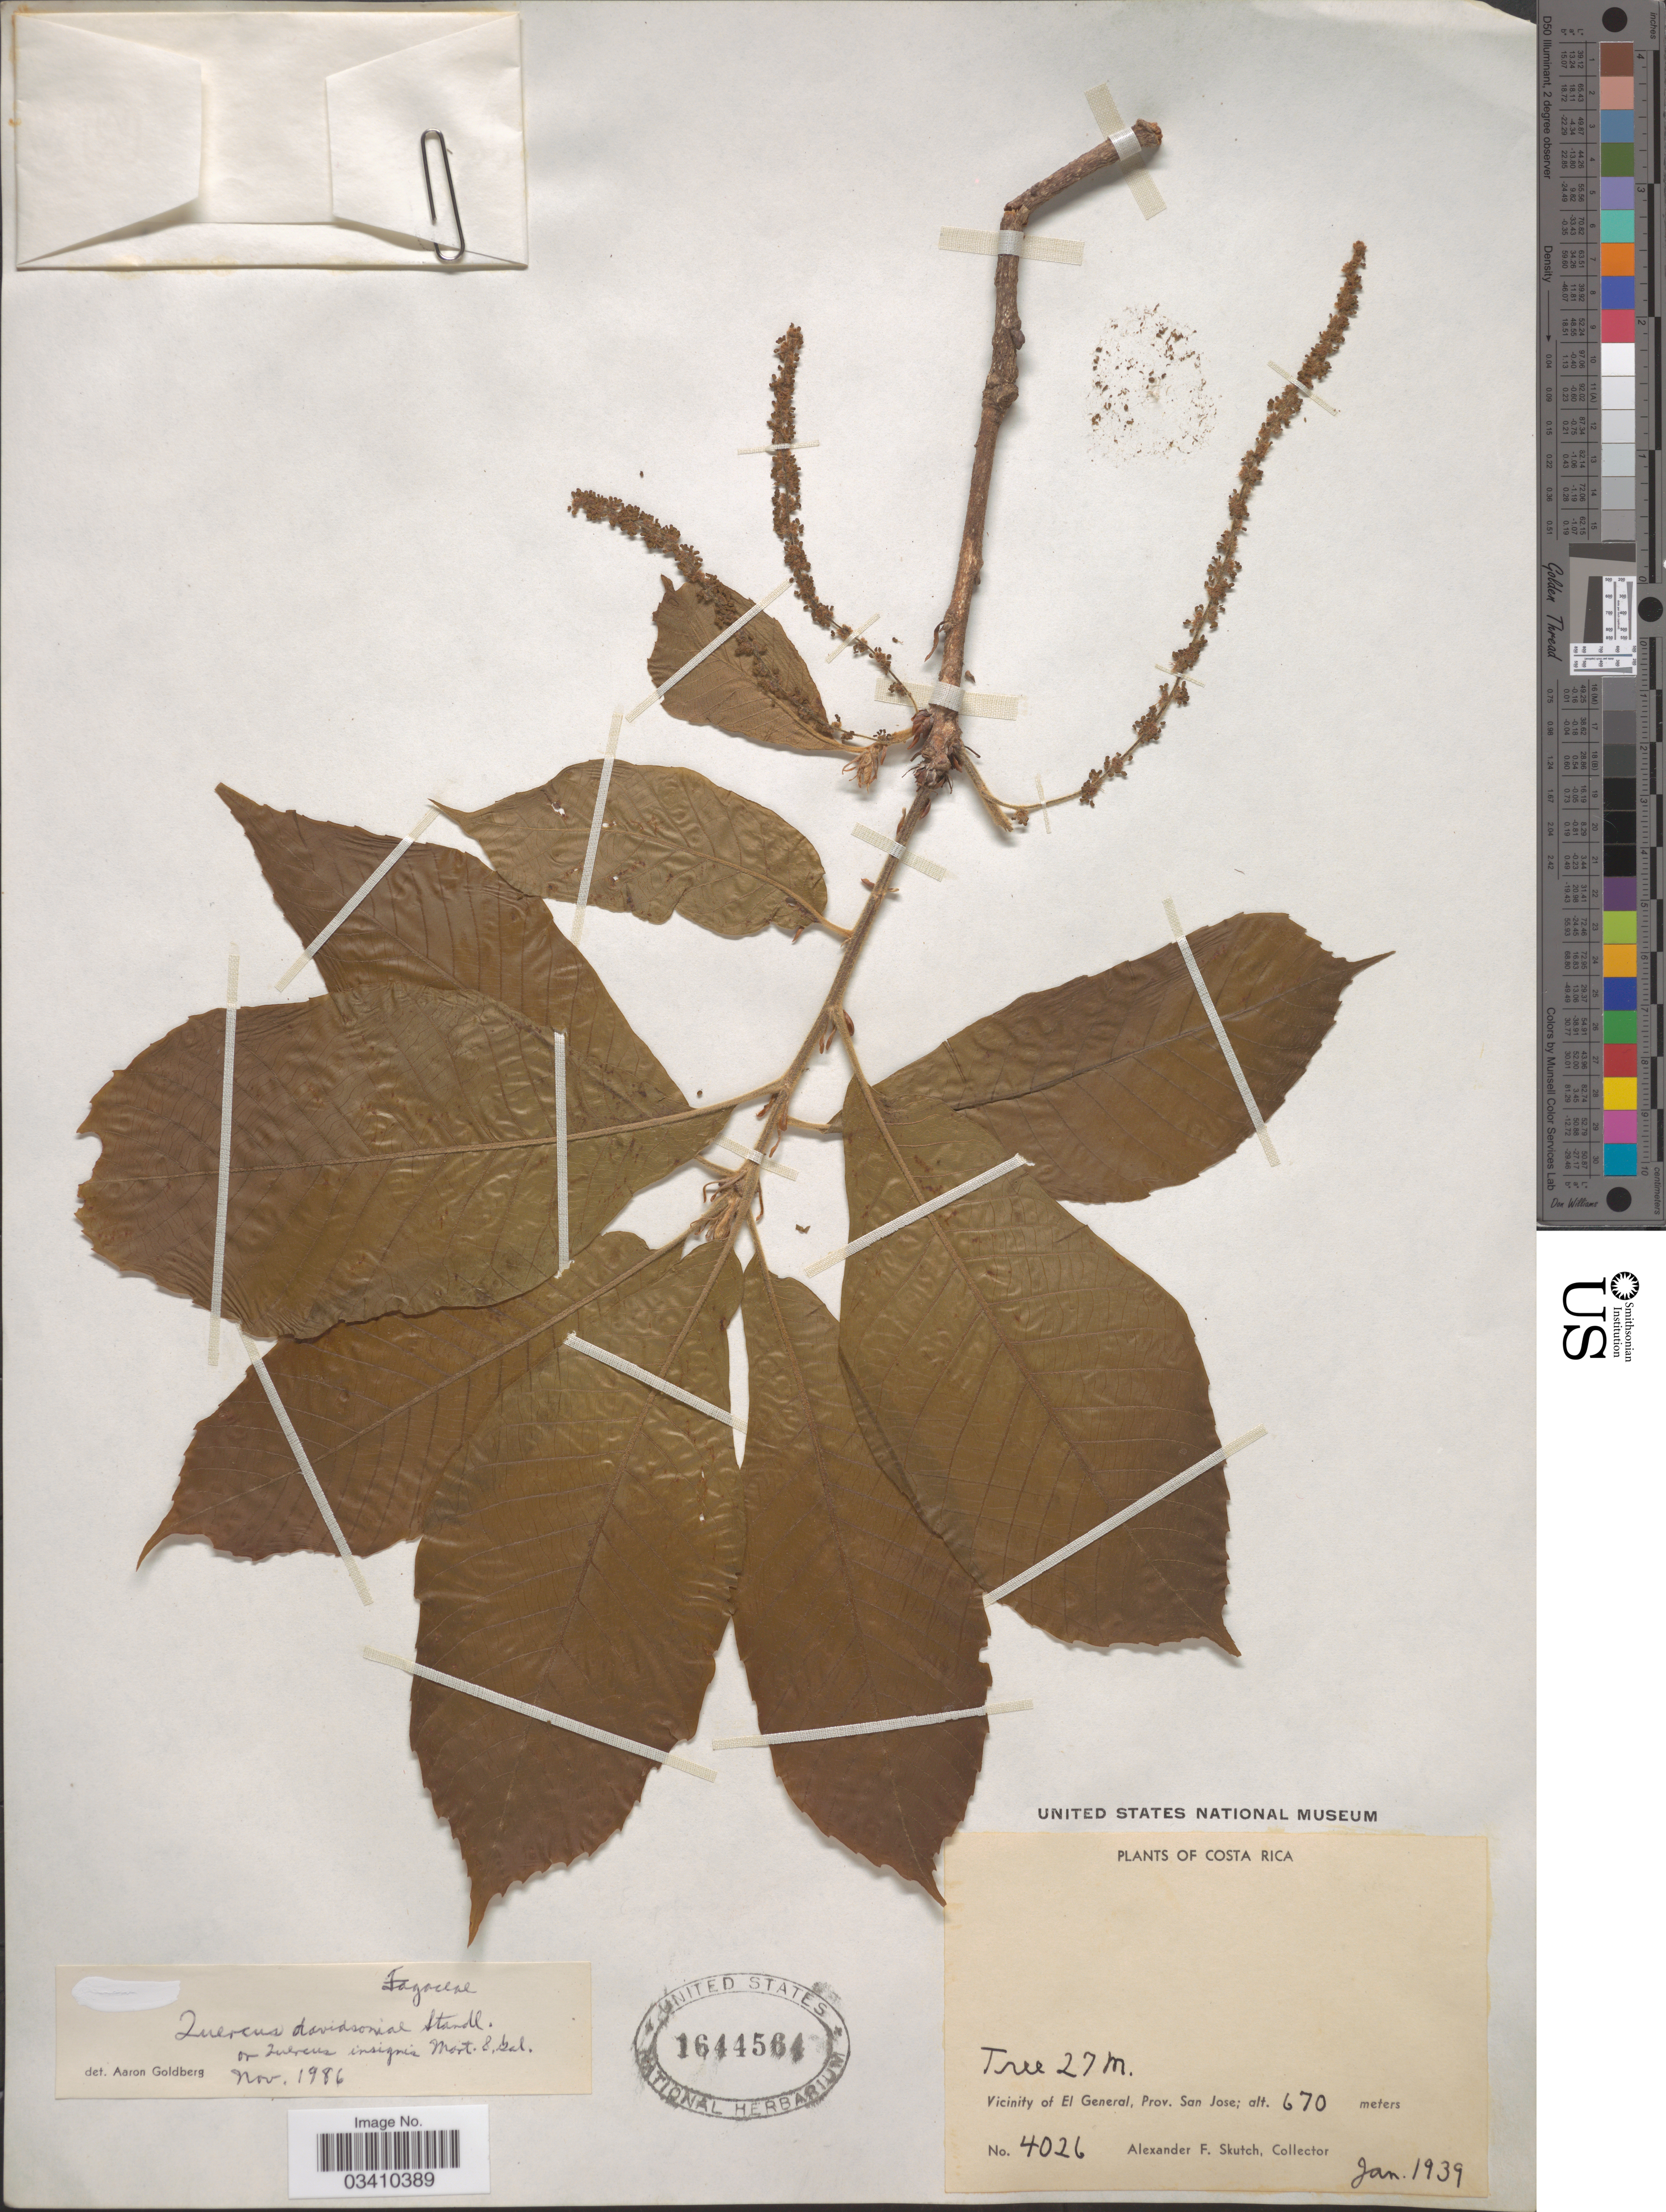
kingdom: Plantae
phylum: Tracheophyta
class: Magnoliopsida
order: Fagales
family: Fagaceae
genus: Quercus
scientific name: Quercus insignis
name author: M. Martens & Galeotti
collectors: A. F. Skutch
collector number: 4026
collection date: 1939-01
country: Costa Rica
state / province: San José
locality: Vicinity of El General.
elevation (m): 670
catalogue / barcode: US 1644564